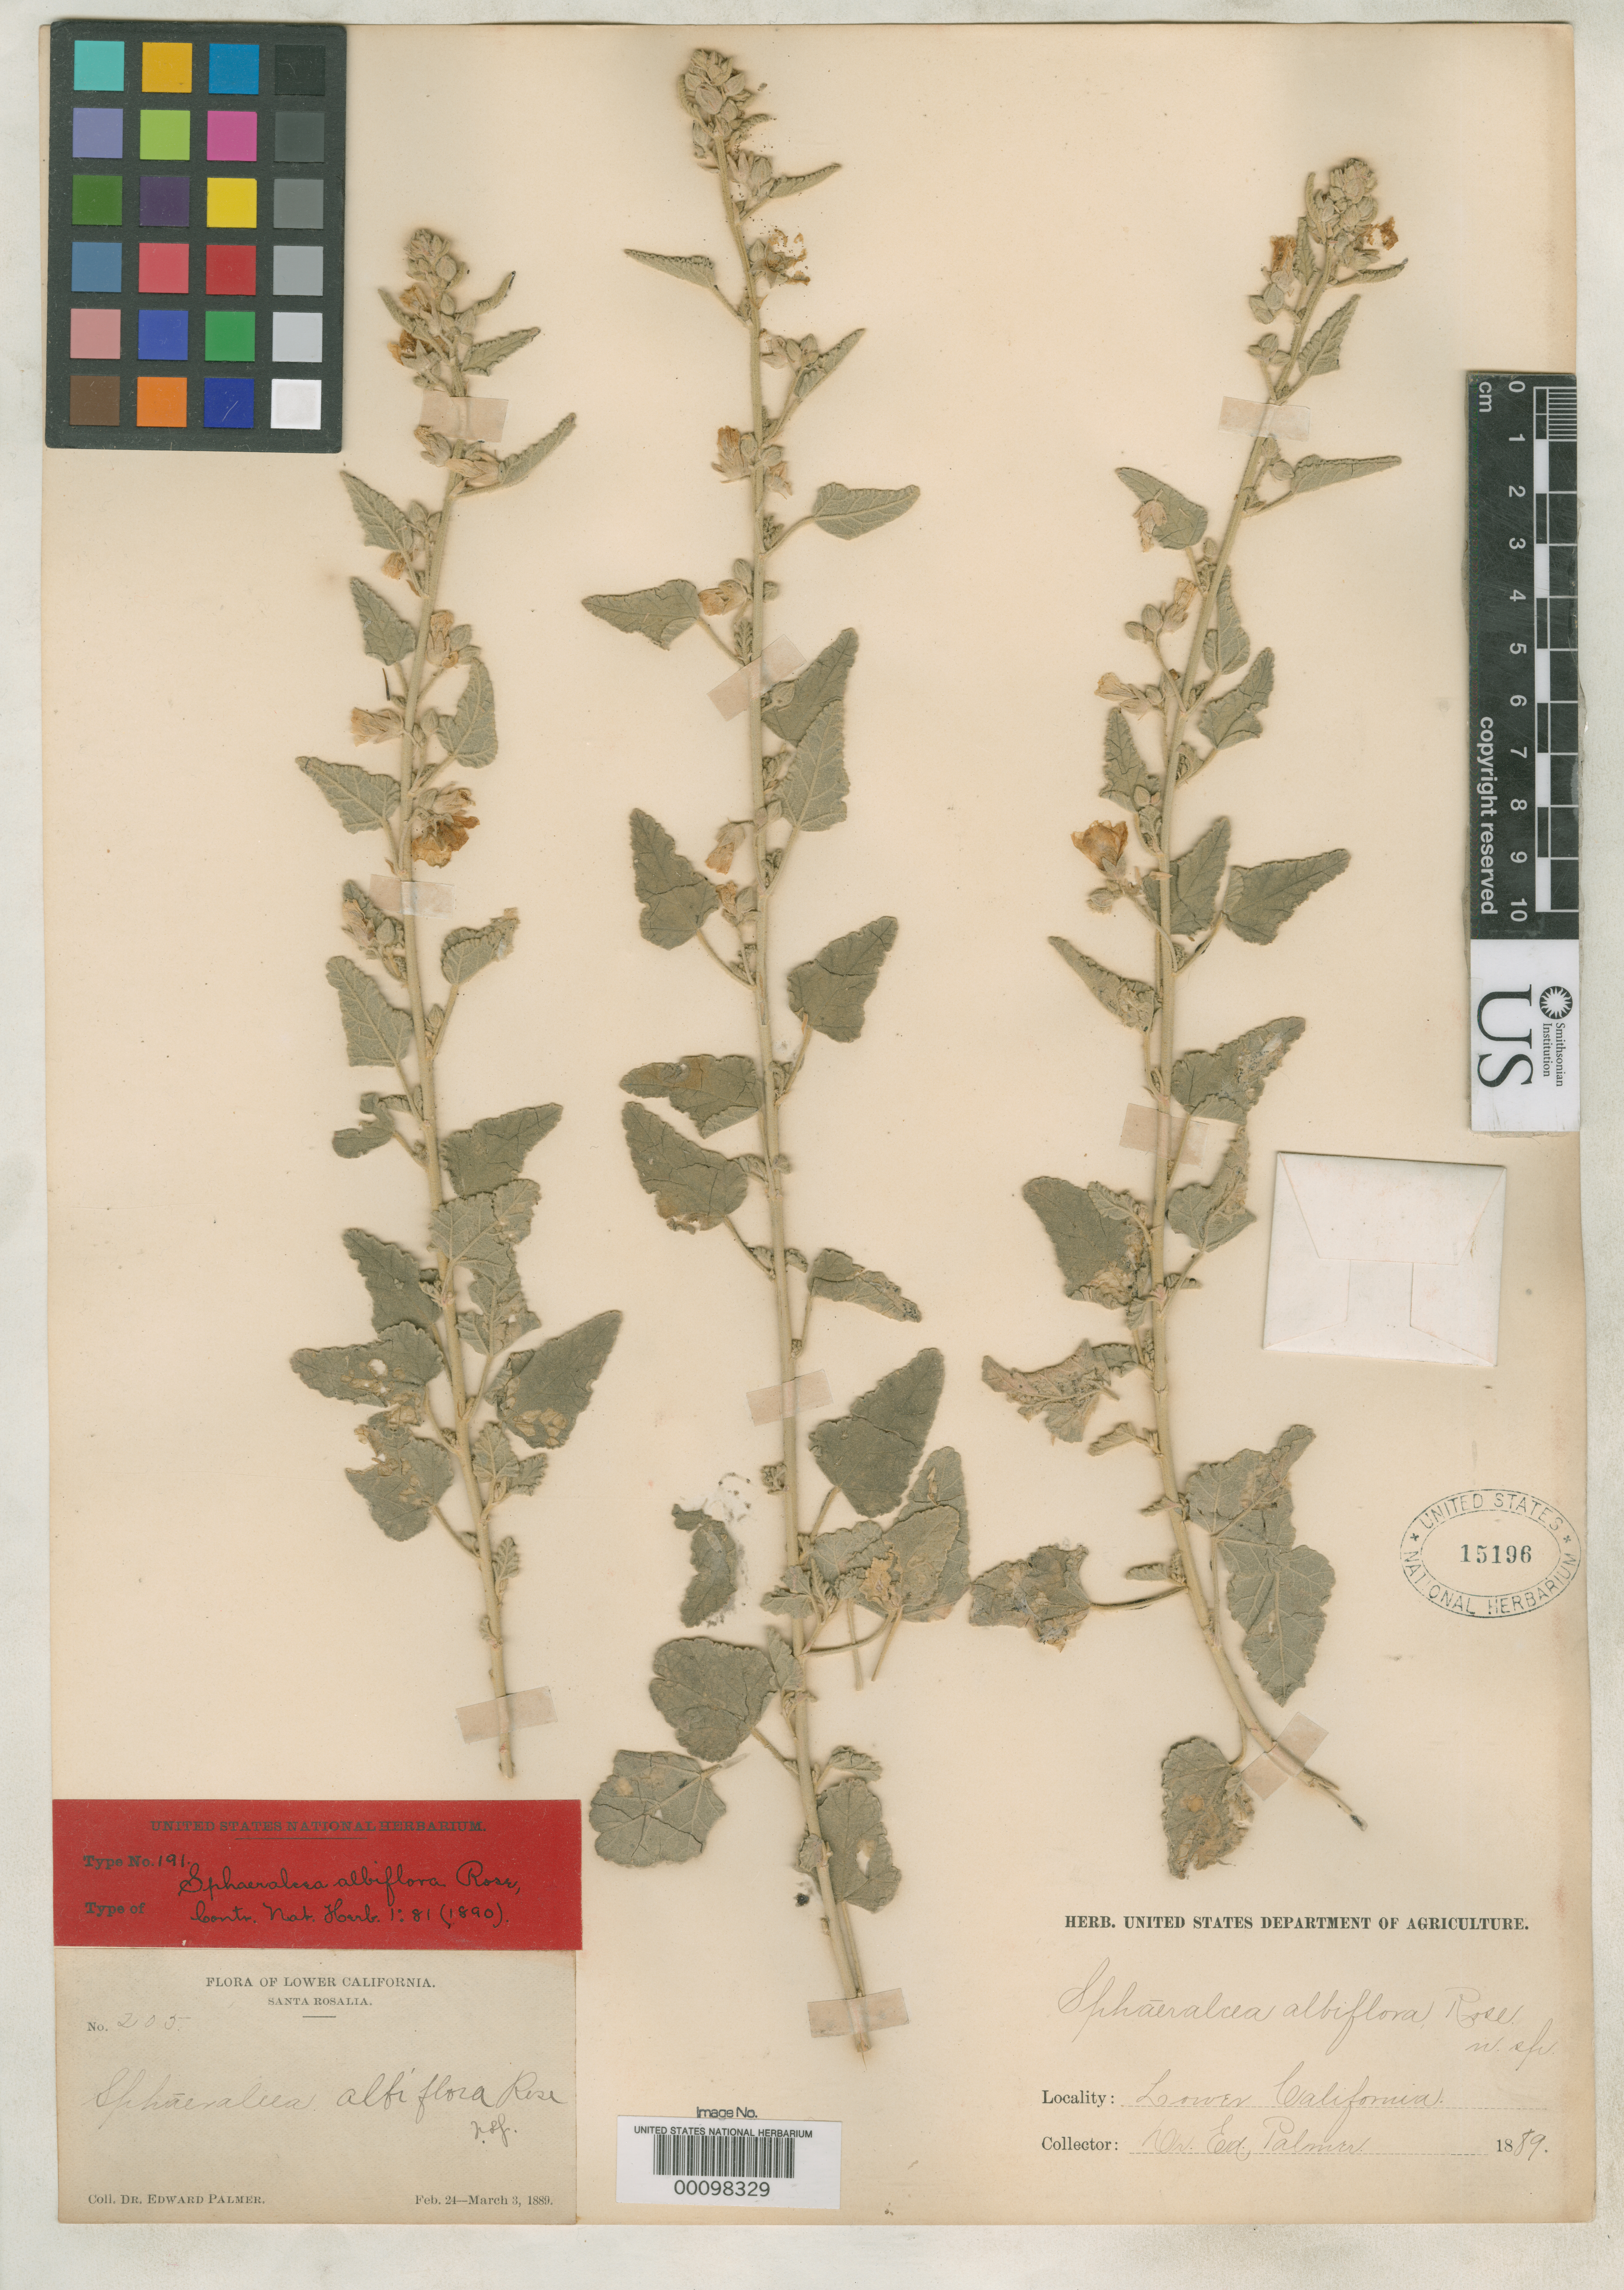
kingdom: Plantae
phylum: Tracheophyta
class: Magnoliopsida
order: Malvales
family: Malvaceae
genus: Sphaeralcea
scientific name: Sphaeralcea albiflora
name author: Rose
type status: Holotype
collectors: E. Palmer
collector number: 205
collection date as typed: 03 Mar 1889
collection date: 1889-03-03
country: Mexico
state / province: Baja California Sur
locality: Near Santa Rosalia.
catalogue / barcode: US 15196